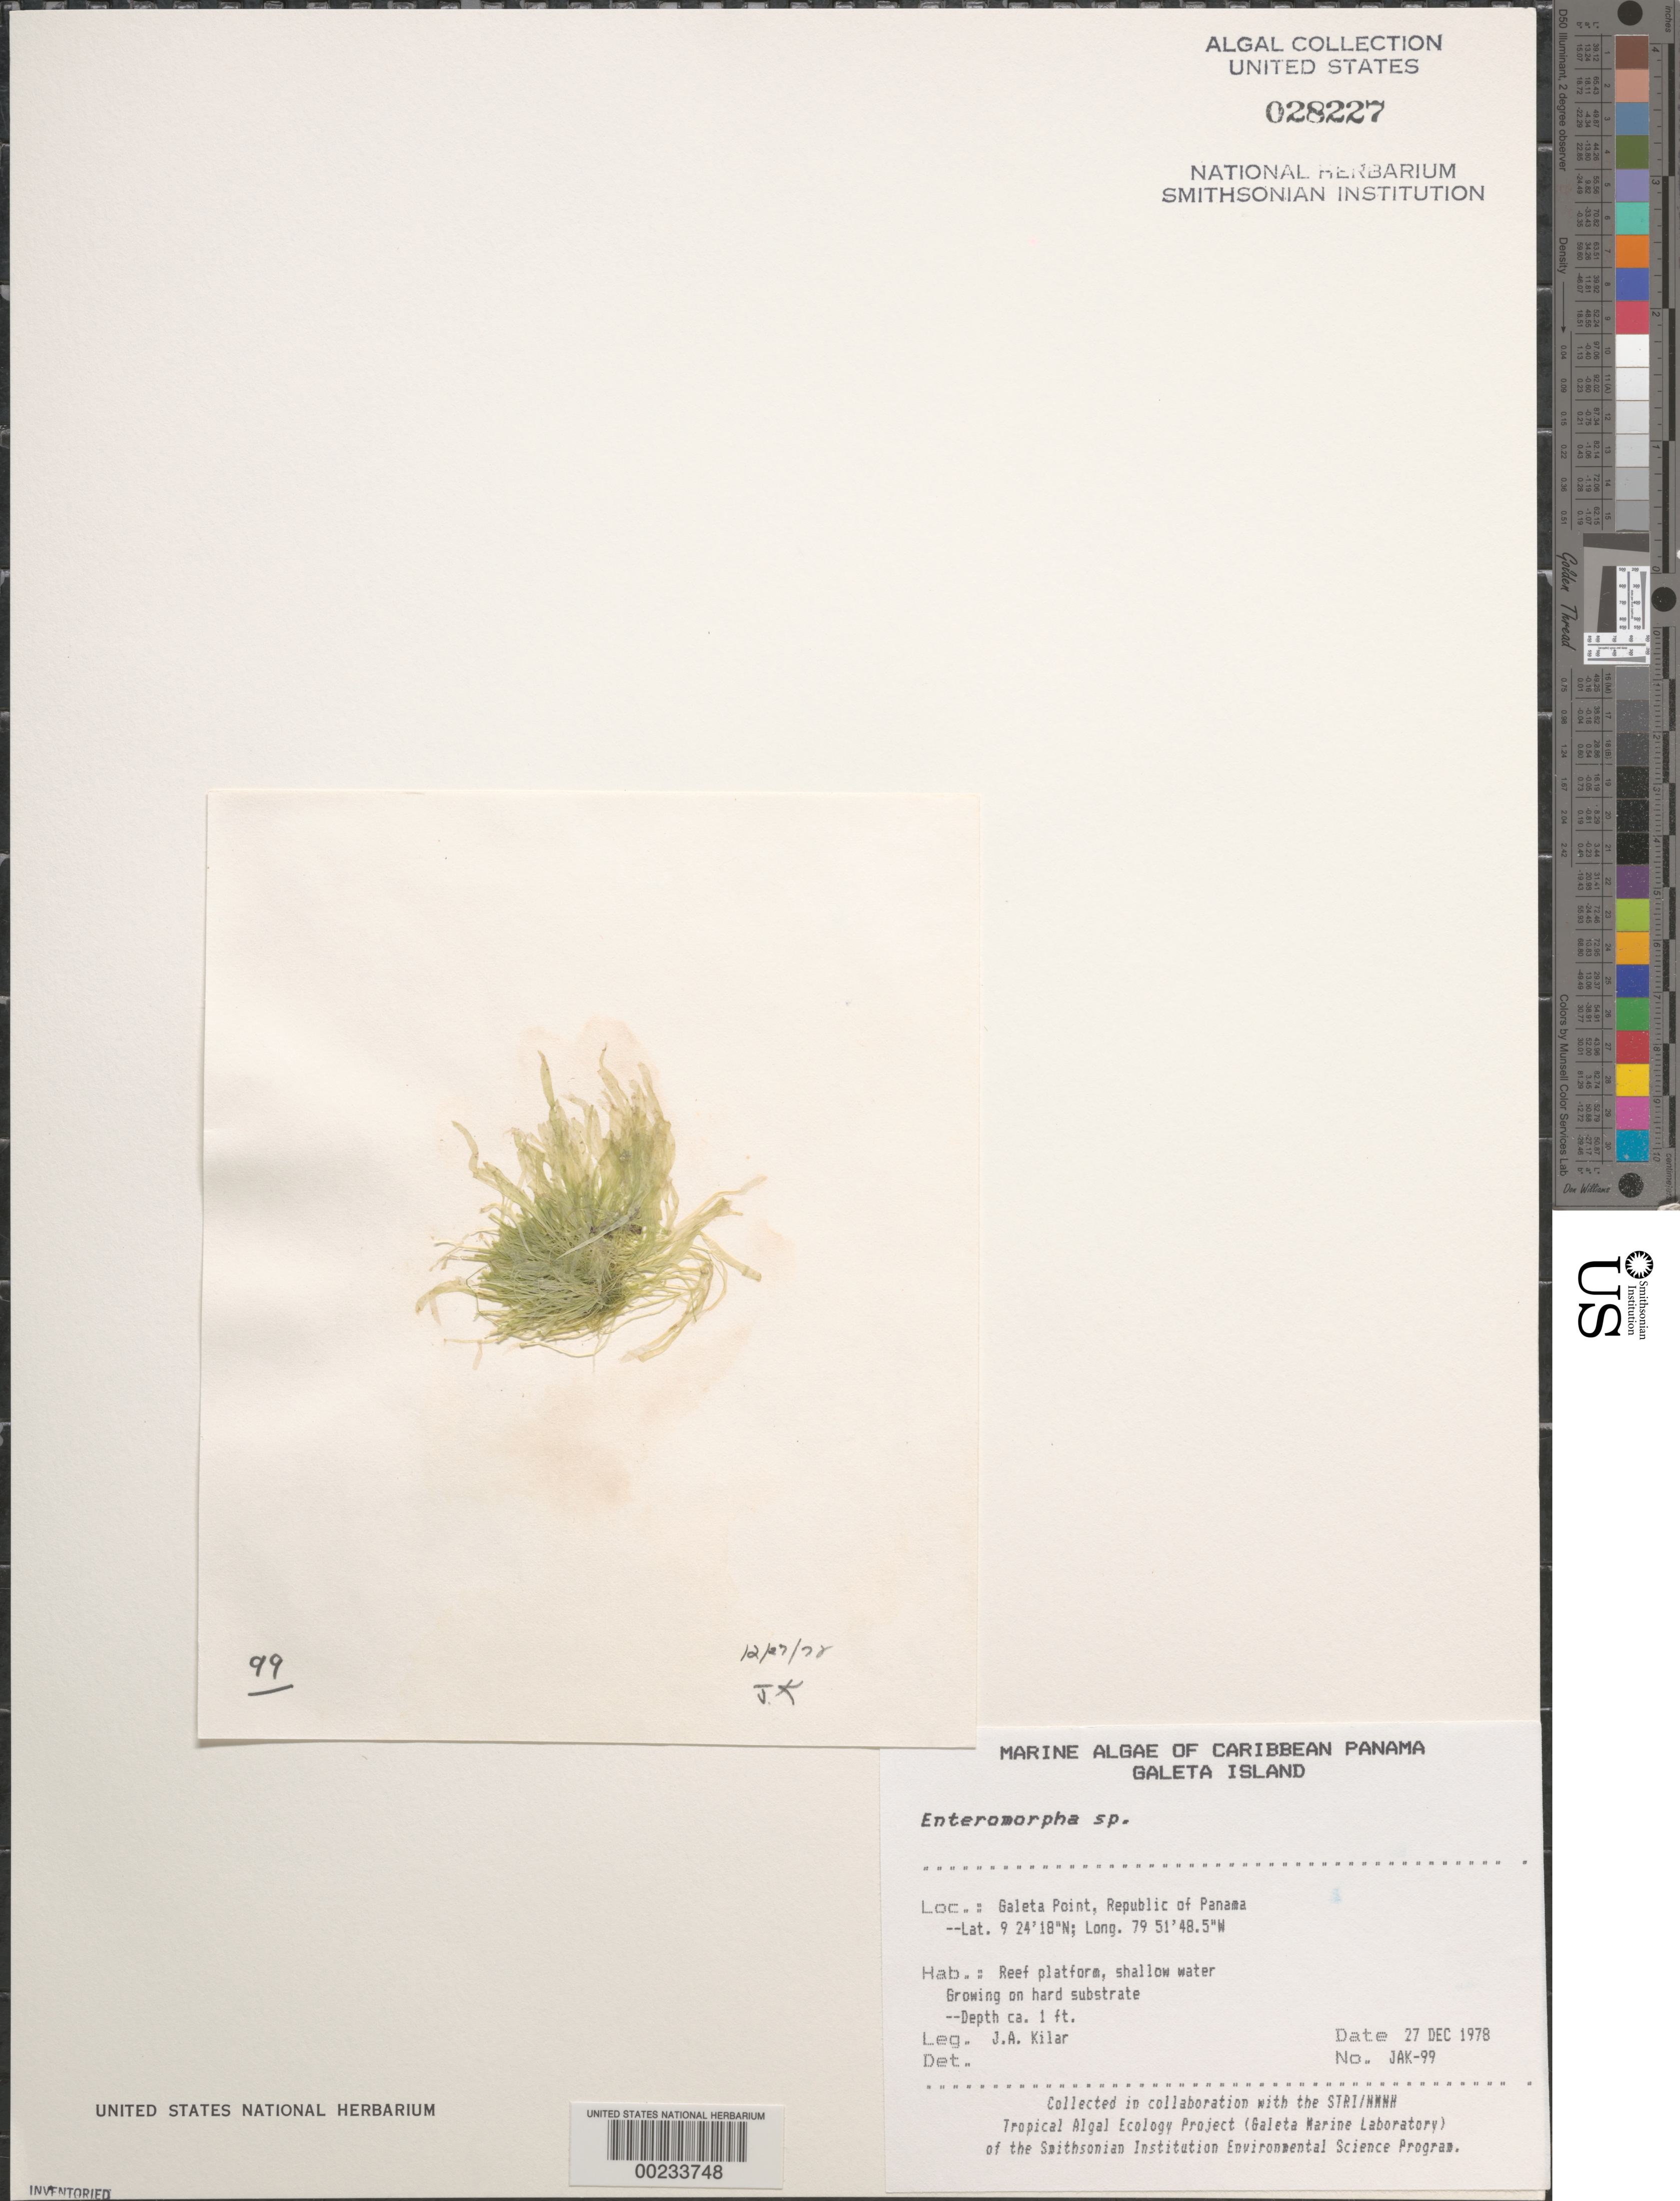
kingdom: Plantae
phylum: Chlorophyta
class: Ulvophyceae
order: Ulvales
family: Ulvaceae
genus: Ulva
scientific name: Ulva sp.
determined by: Algae name updating Project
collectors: J. A. Kilar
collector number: JAK-99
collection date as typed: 27 Dec 1978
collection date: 1978-12-27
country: Panama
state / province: Colón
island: Galeta Island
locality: Galeta Point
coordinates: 9 24' 18" N, 79 51' 48.5" W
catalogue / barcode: US 28227